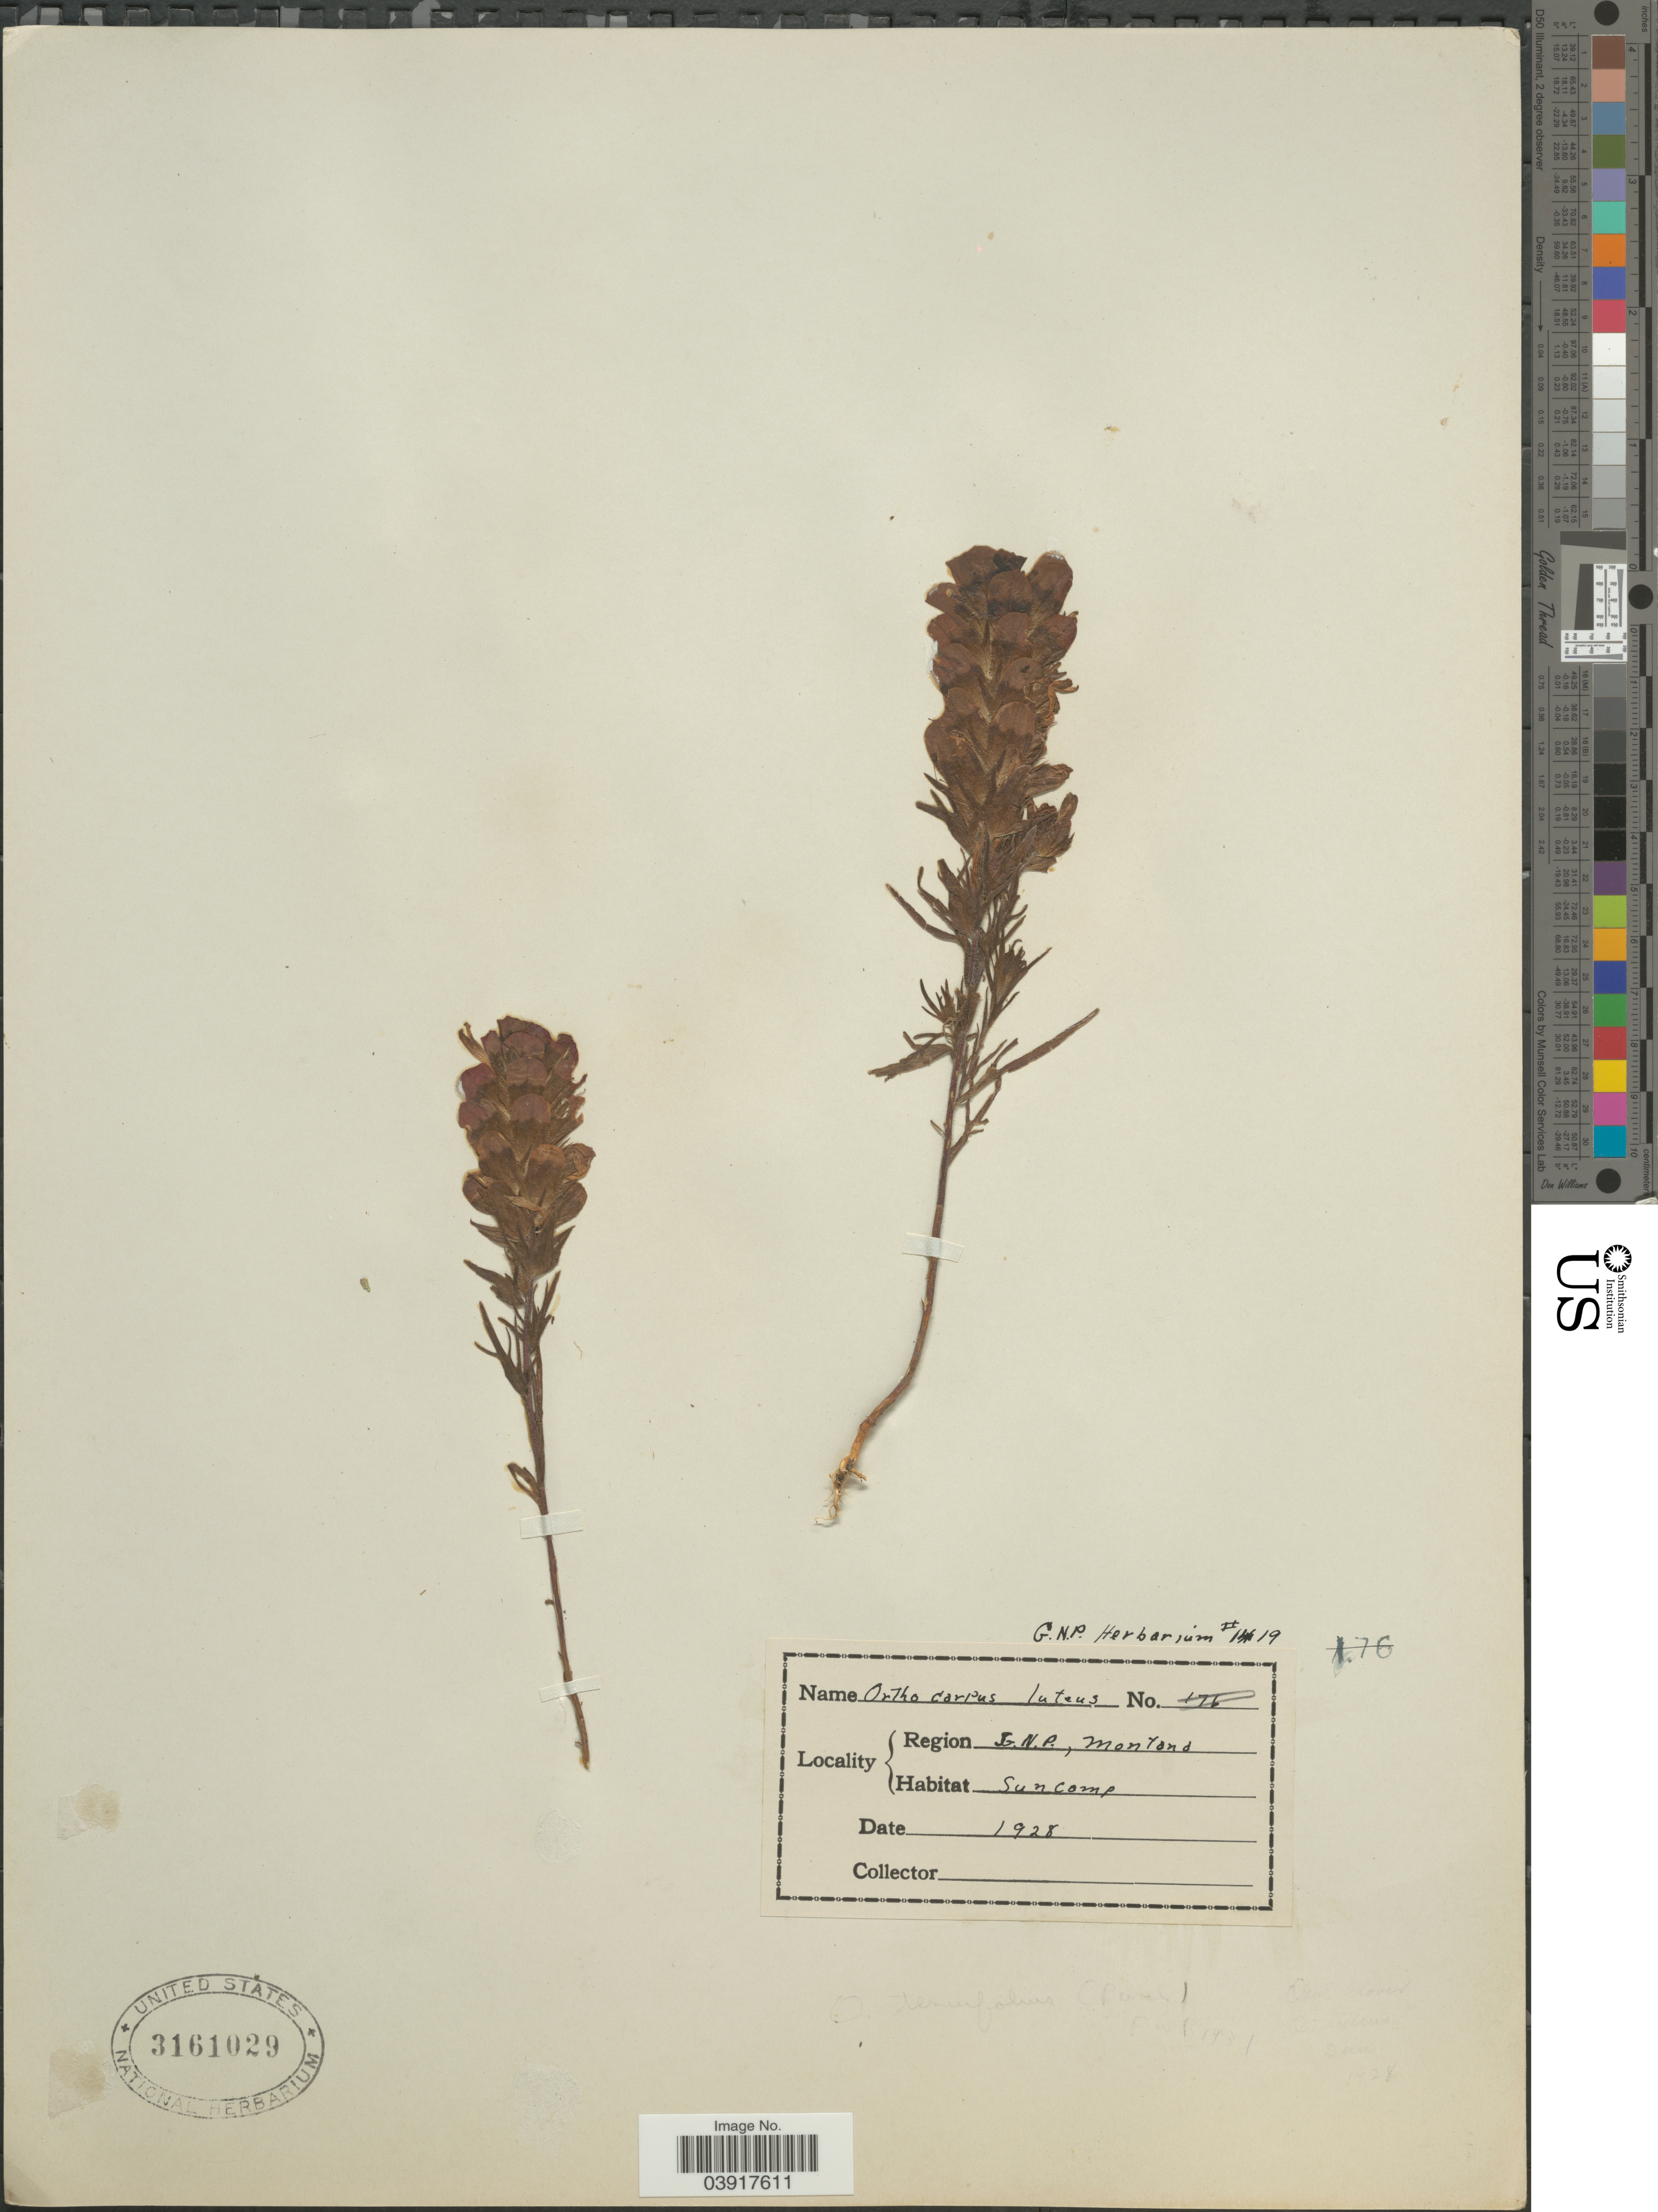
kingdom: Plantae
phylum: Tracheophyta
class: Magnoliopsida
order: Lamiales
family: Orobanchaceae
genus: Orthocarpus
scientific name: Orthocarpus luteus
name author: Nutt.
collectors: ex herb. G. N. P.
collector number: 1419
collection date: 1928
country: United States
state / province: Montana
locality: Region G.N.P., Suncamp.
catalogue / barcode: US 3161029